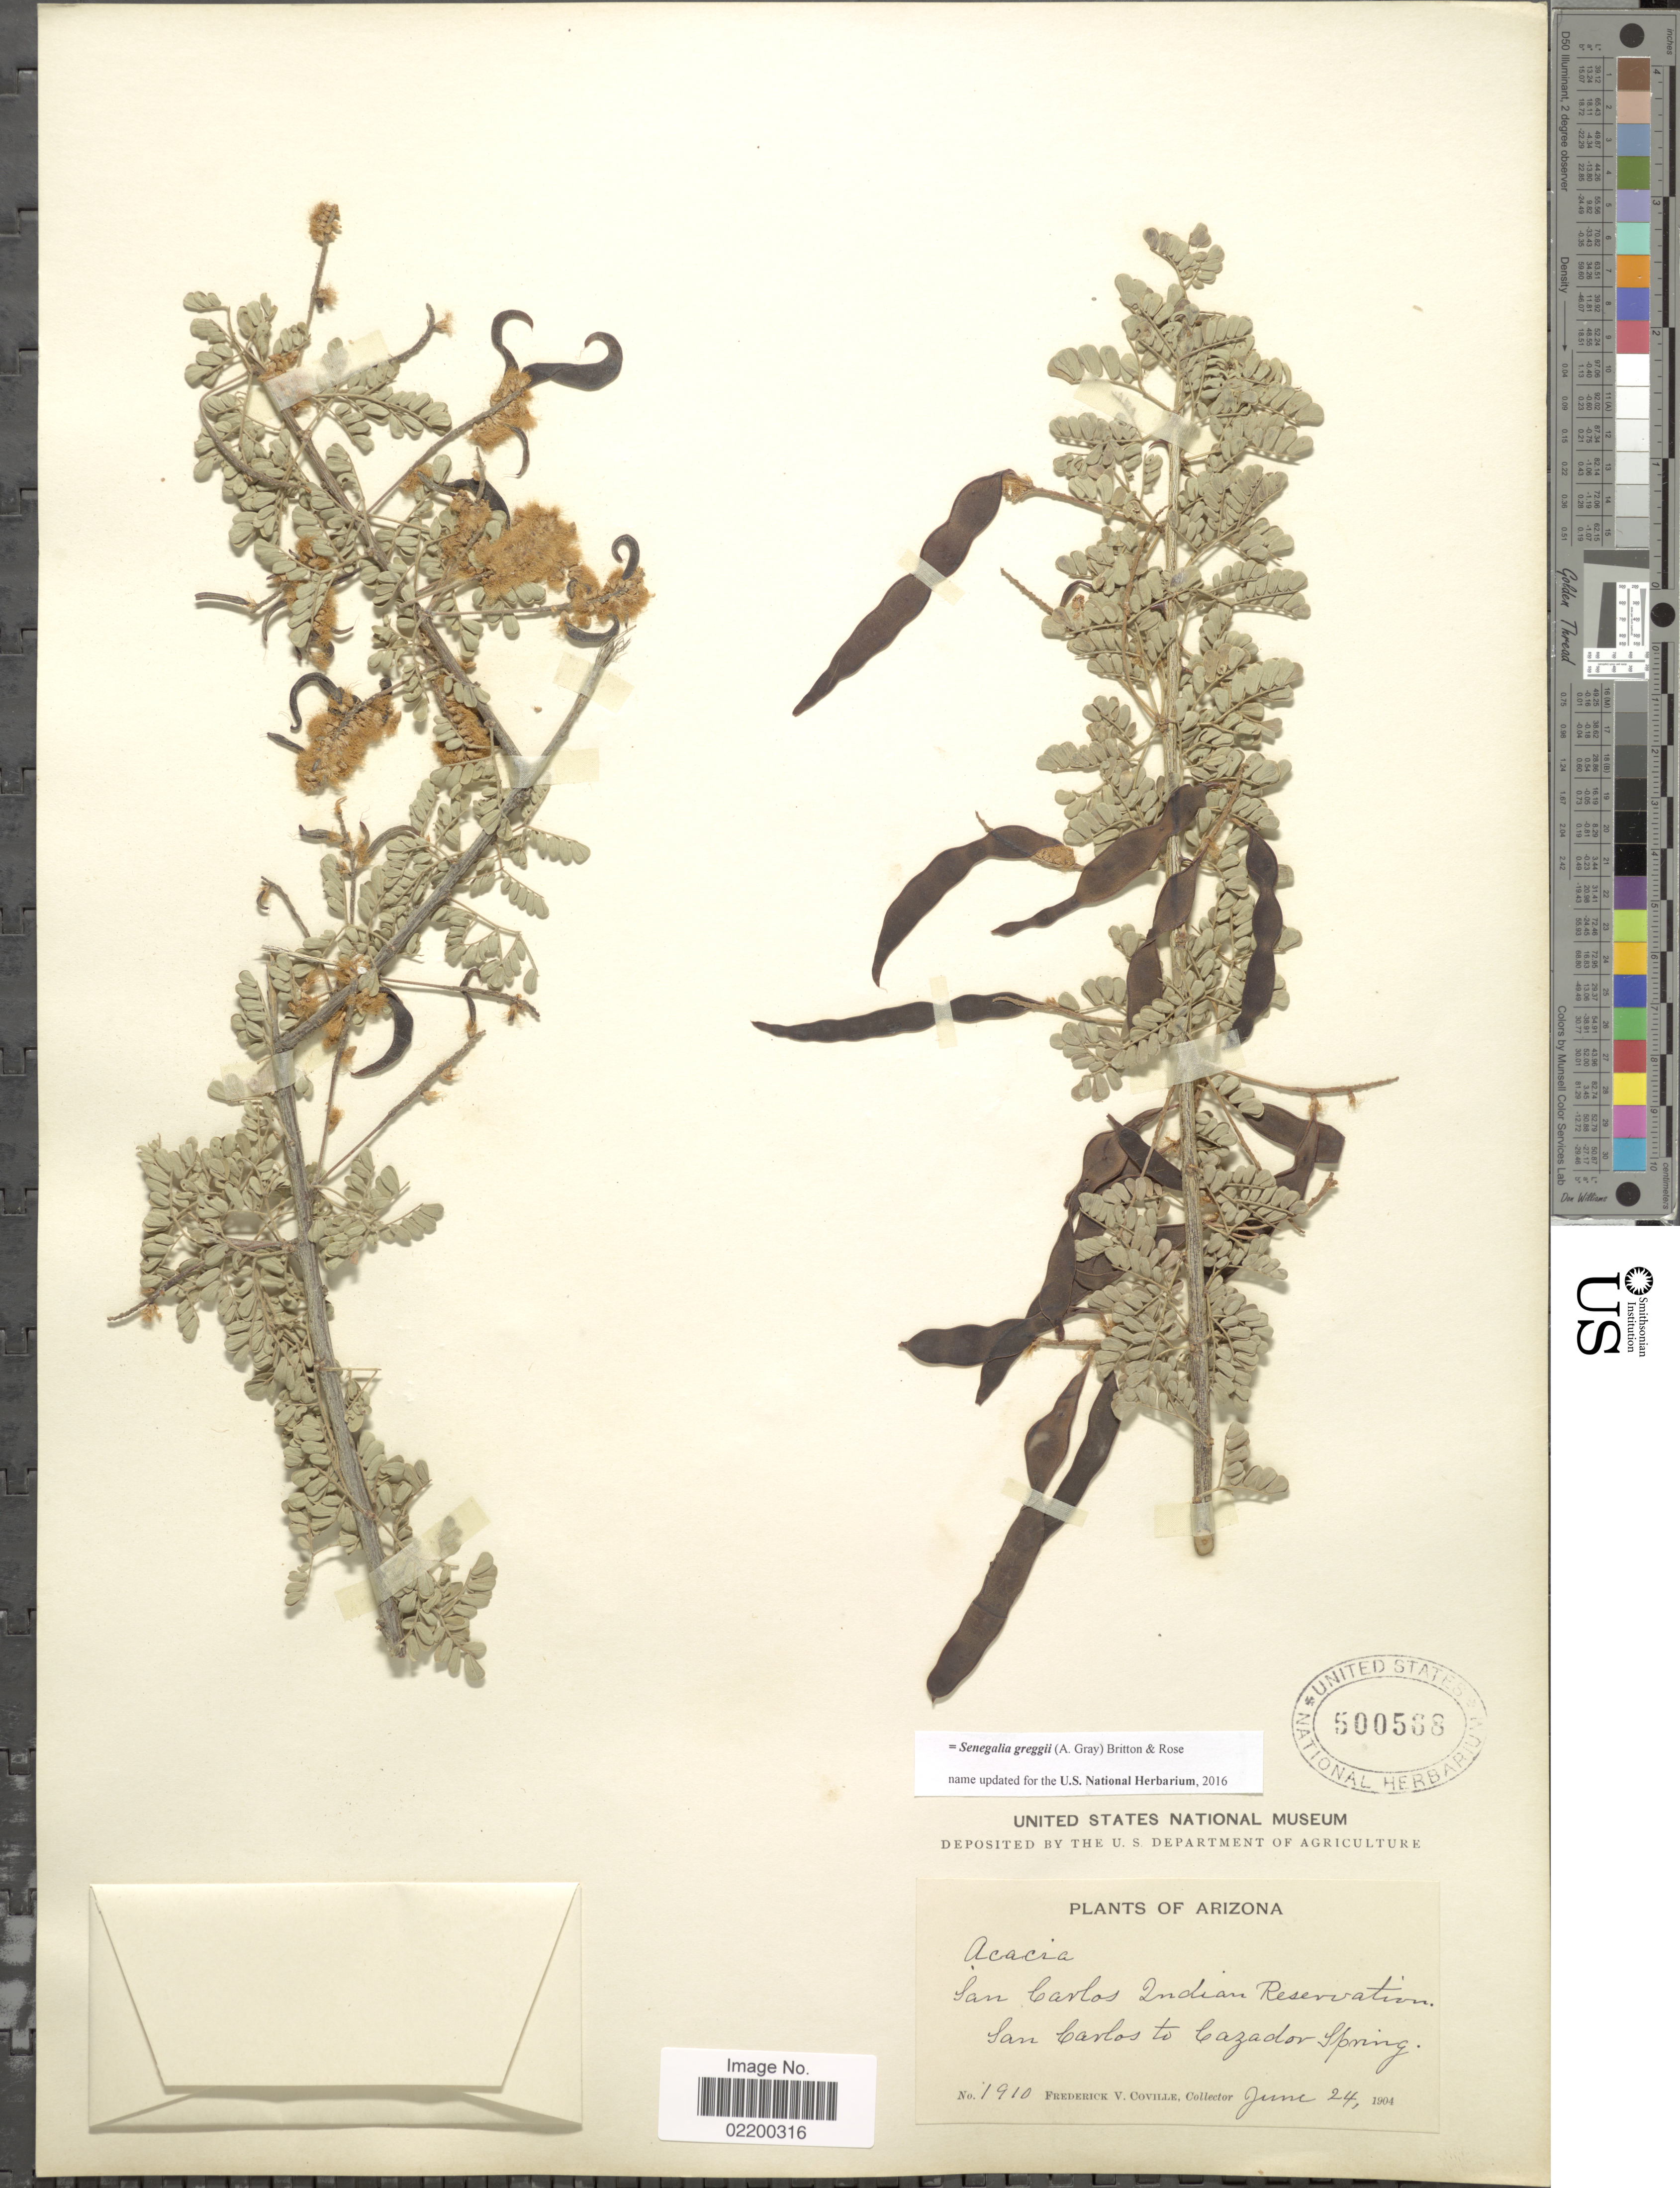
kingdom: Plantae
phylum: Tracheophyta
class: Magnoliopsida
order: Fabales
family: Fabaceae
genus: Senegalia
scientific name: Senegalia greggii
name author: (A. Gray) Britton & Rose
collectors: F. V. Coville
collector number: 1910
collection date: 1904-06-24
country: United States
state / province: Arizona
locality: San Carlos Indian Reservation. San Carlos to Cazador Spring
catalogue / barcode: US 500568